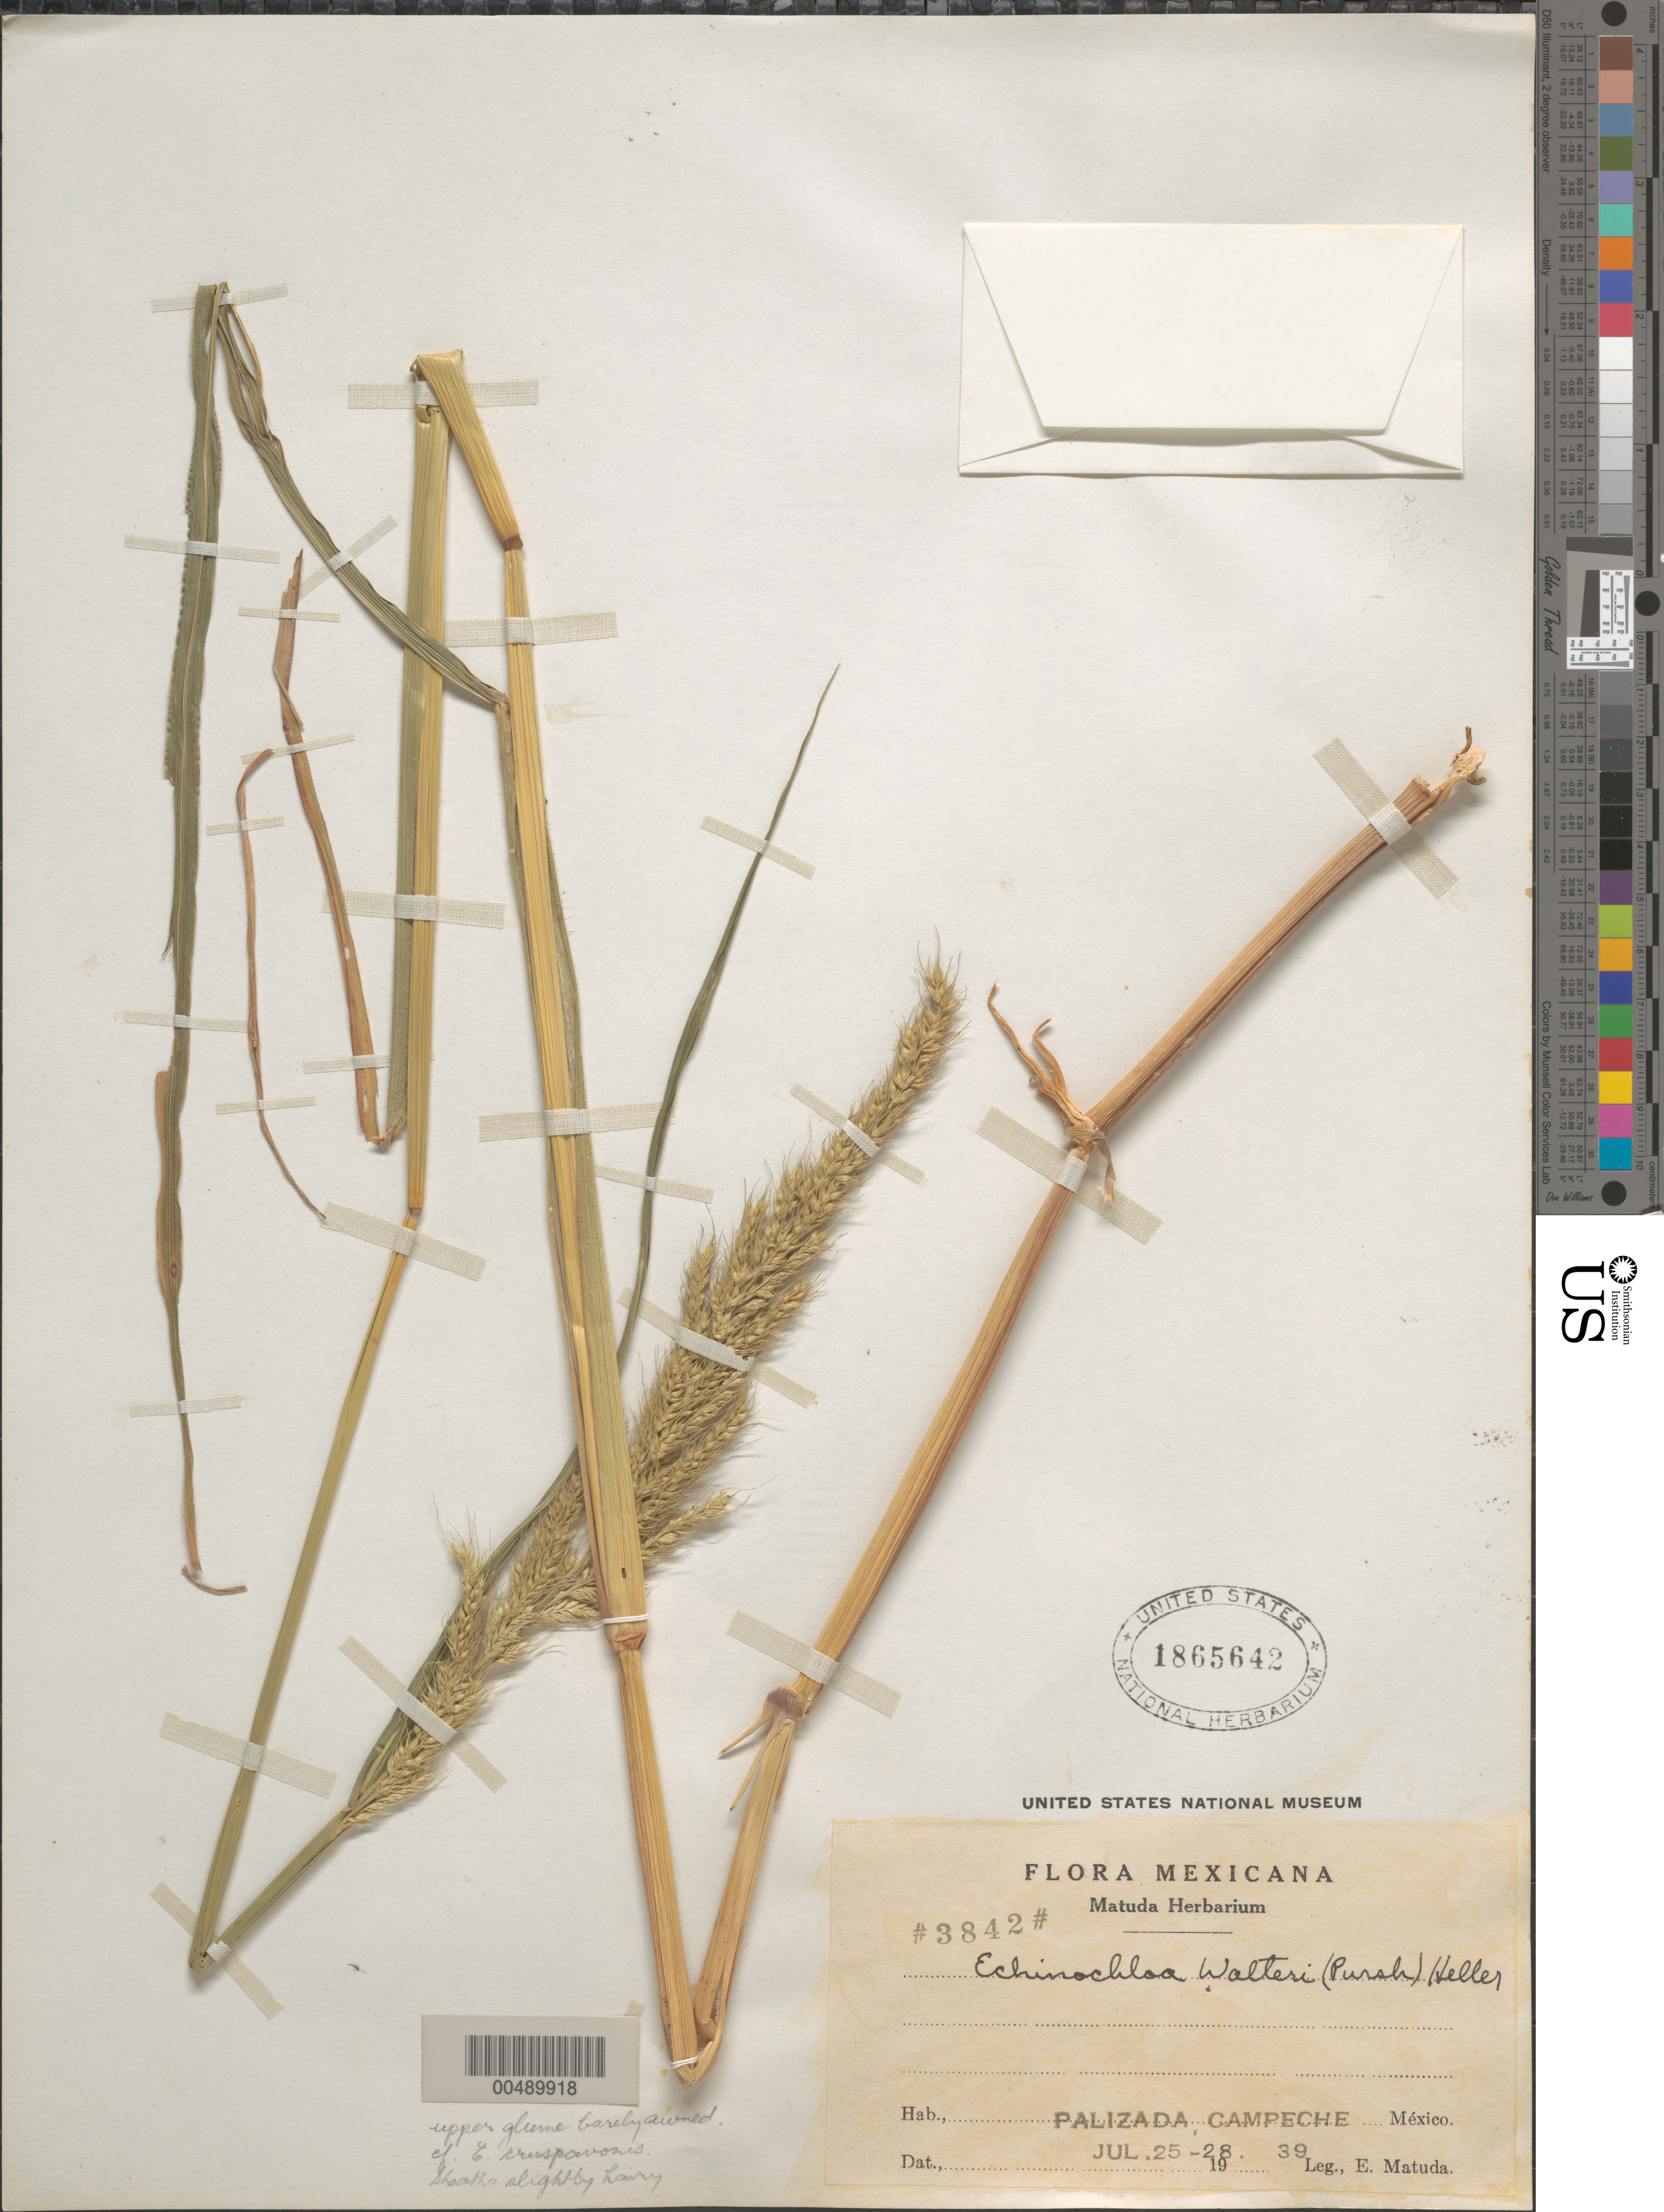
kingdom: Plantae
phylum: Tracheophyta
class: Liliopsida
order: Poales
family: Poaceae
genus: Echinochloa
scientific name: Echinochloa walteri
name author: (Pursh) A. Heller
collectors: E. Matuda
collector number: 3842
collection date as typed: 25 Jul 1939 to 28 Jul 1939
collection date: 1939-07-25/1939-07-28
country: Mexico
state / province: Chiapas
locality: Palizada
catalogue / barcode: US 1865642